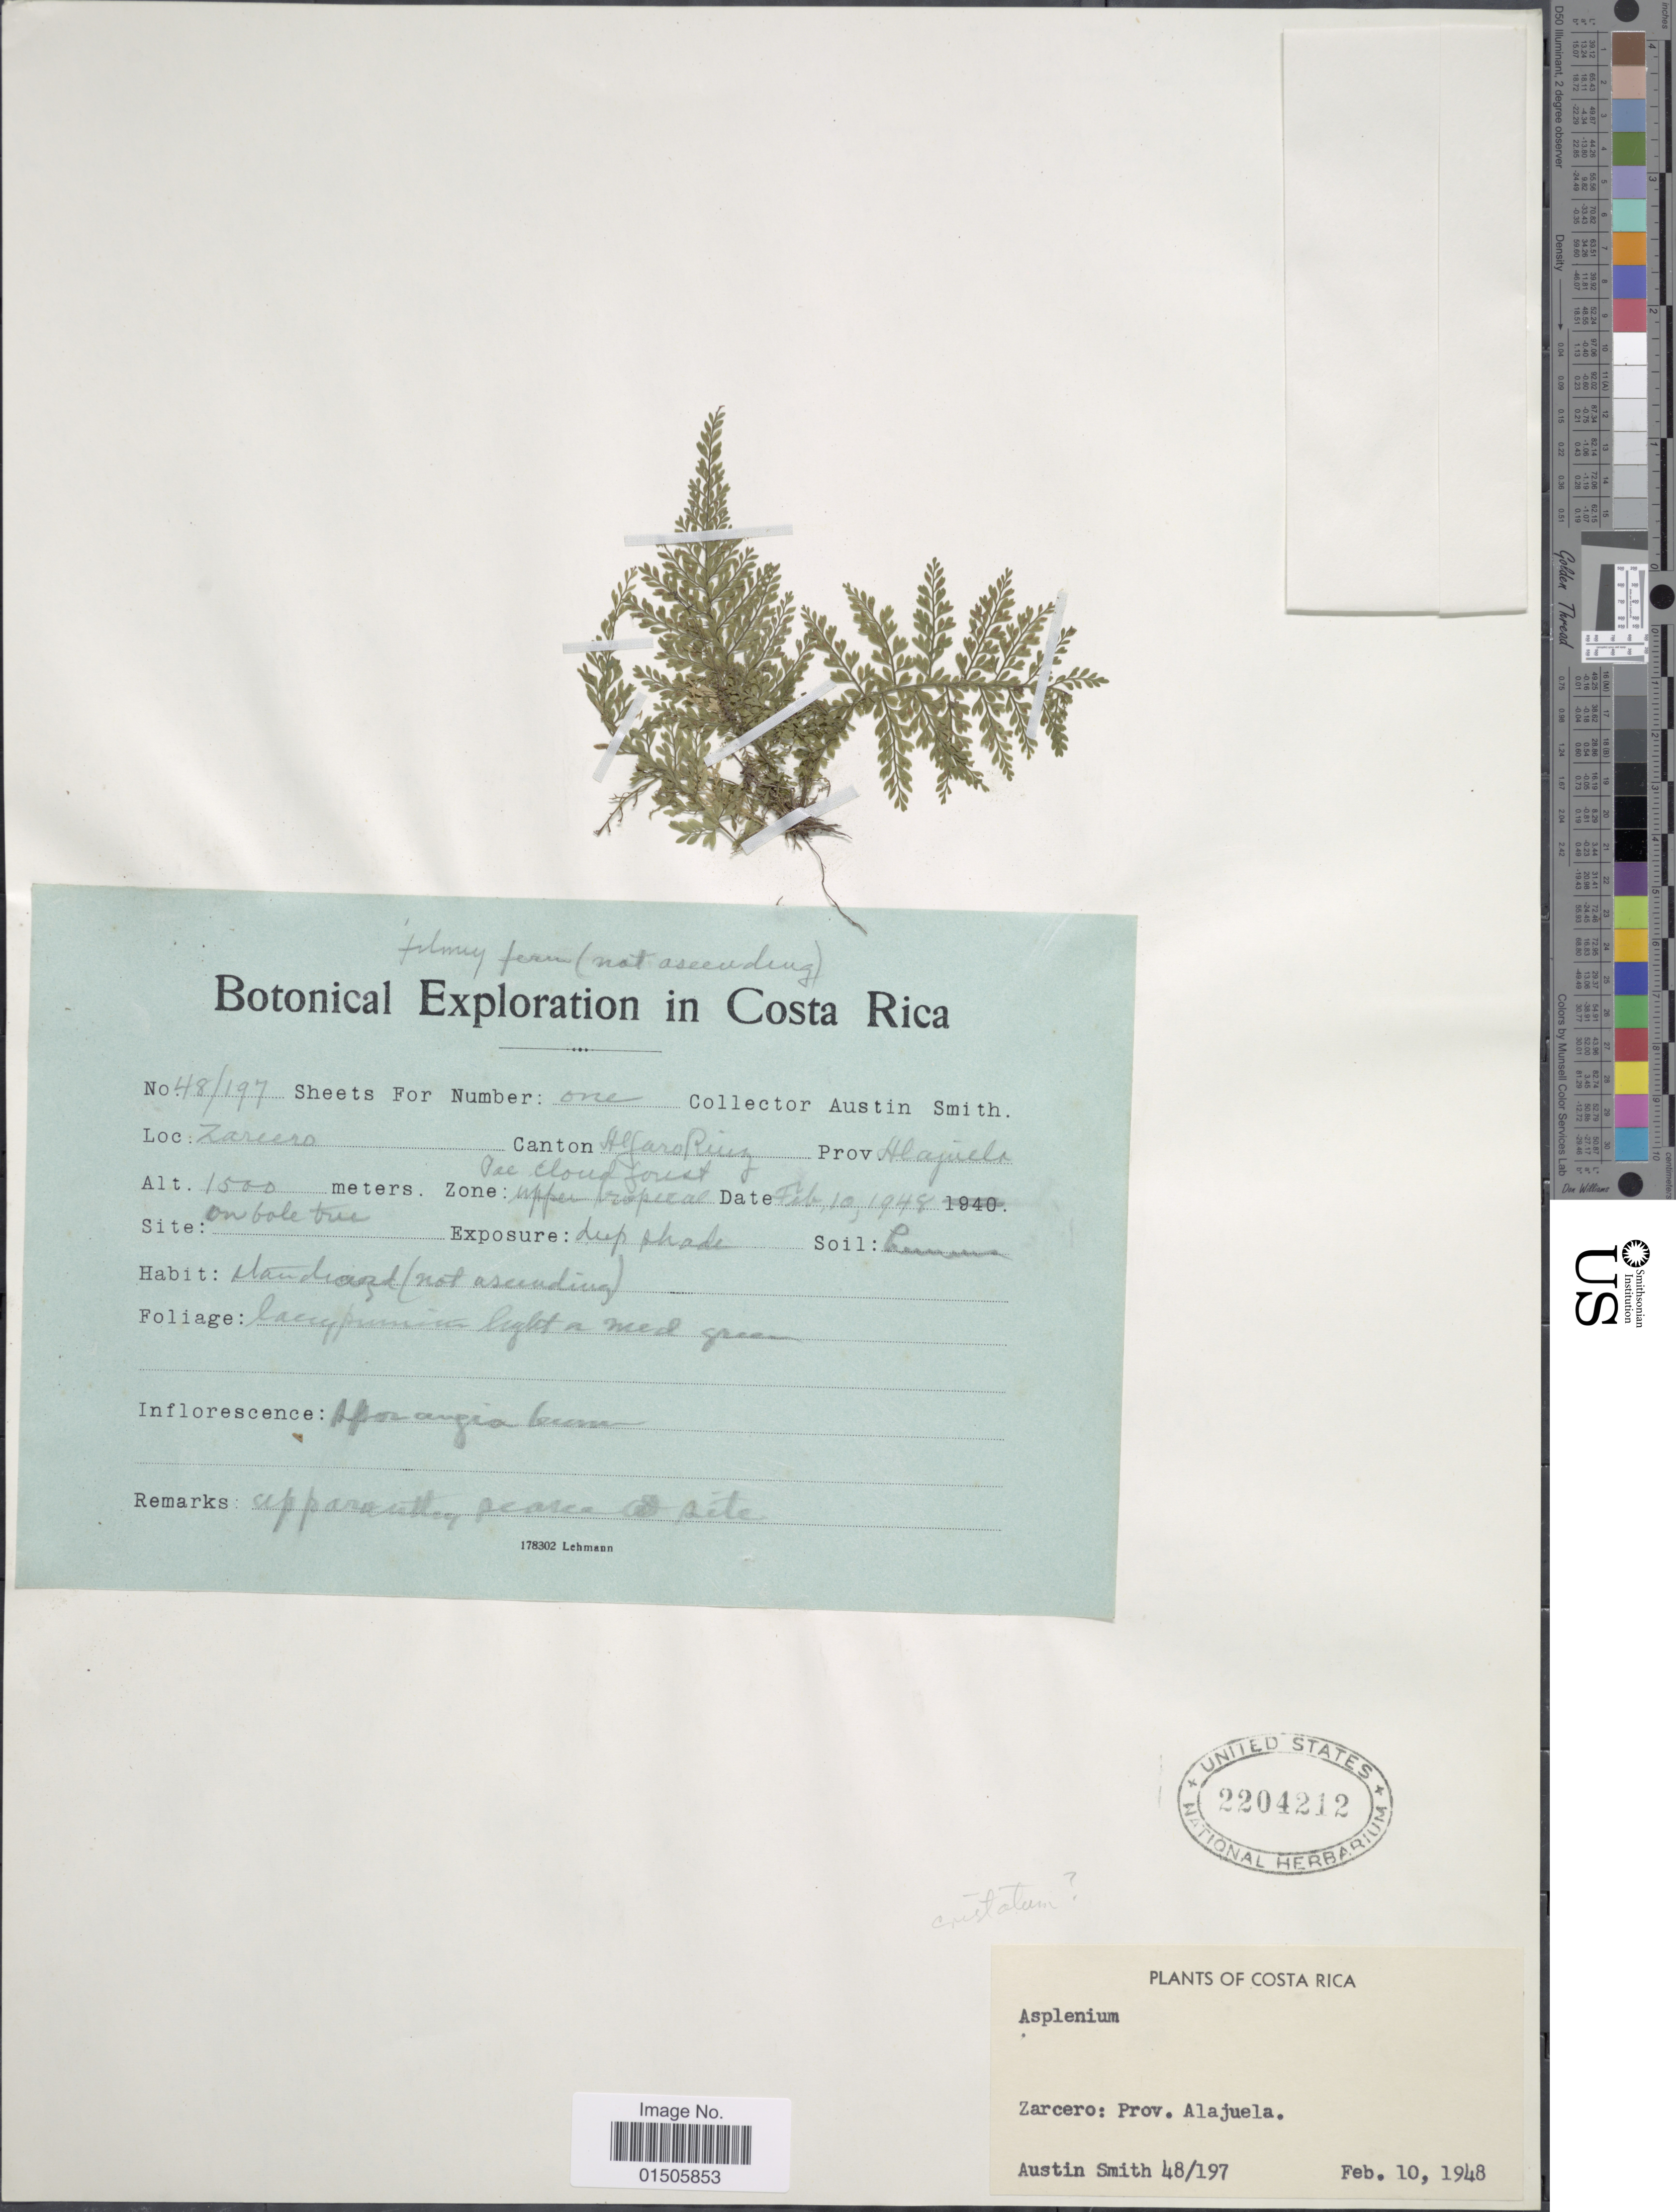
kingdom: Plantae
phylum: Tracheophyta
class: Polypodiopsida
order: Polypodiales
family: Aspleniaceae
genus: Asplenium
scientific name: Asplenium cristatum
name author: Lam.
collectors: Aust P. Smith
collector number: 48/197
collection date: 1948-02-10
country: Costa Rica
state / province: Alajuela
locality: Zarcero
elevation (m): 1500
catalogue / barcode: US 2204212